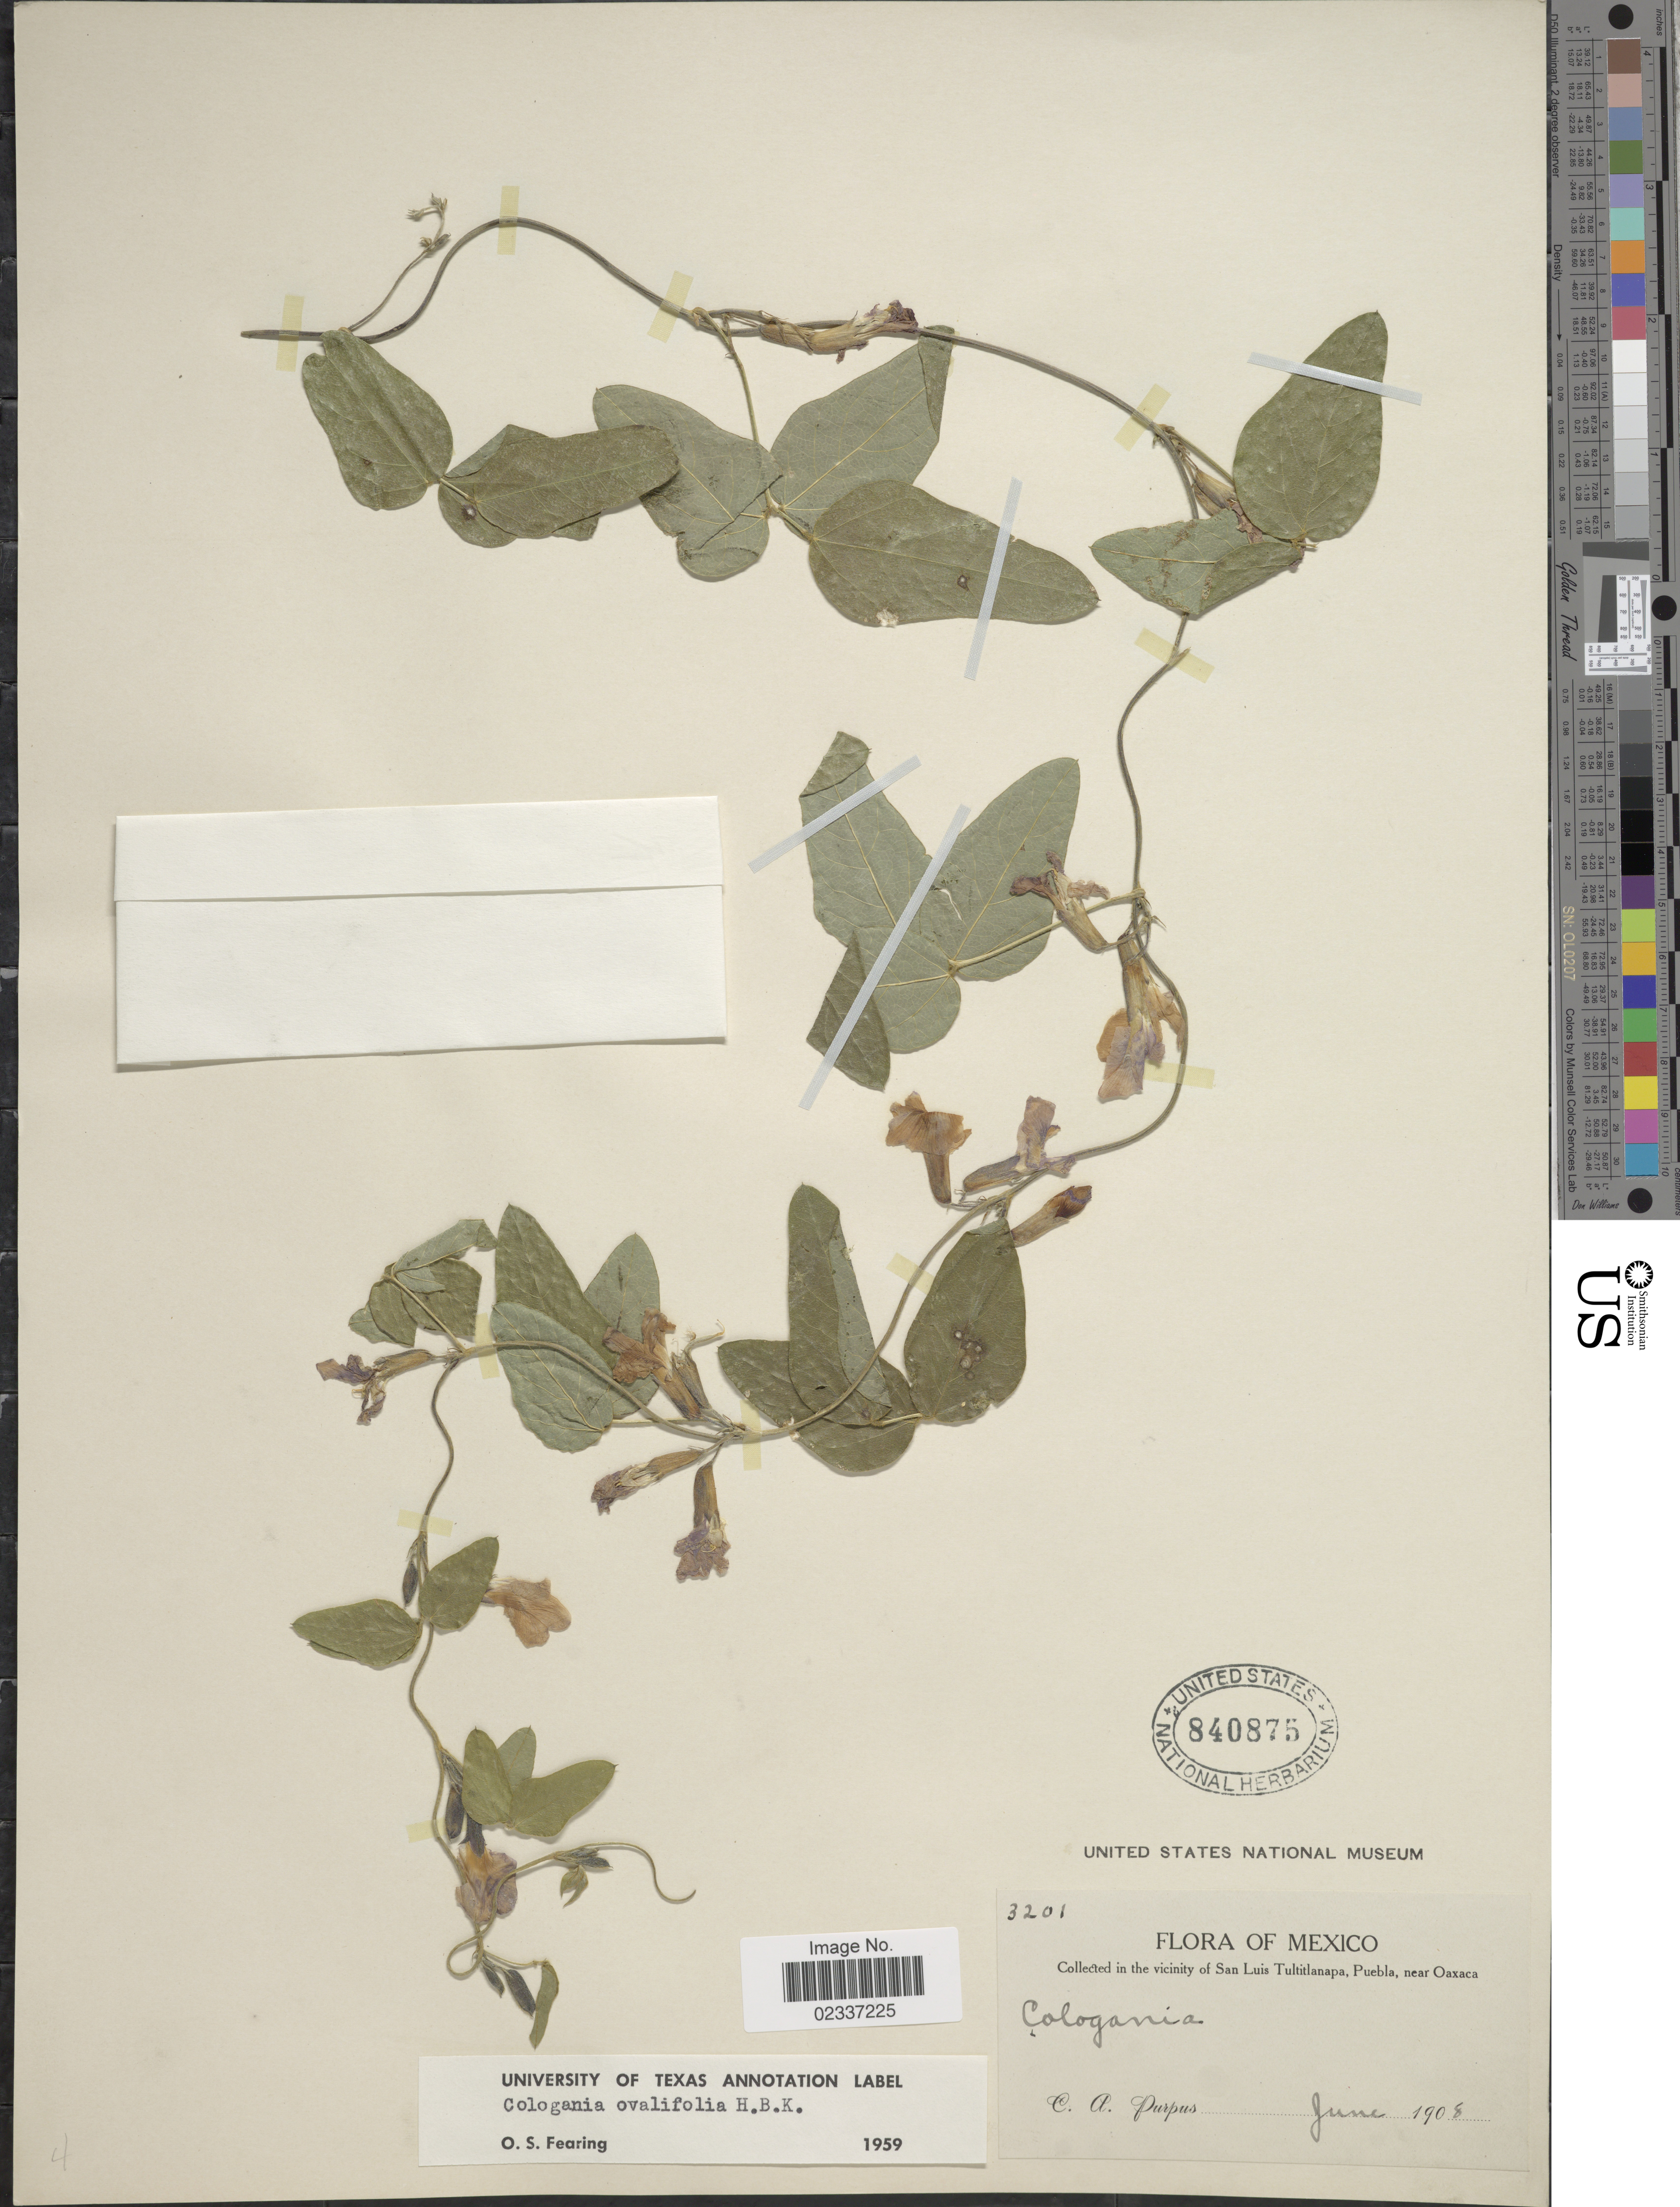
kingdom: Plantae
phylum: Tracheophyta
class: Magnoliopsida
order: Fabales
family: Fabaceae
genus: Cologania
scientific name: Cologania broussonetii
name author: (Balb.) DC.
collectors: C. A. Purpus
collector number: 3201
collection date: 1908-06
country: Mexico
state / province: Puebla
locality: In the Vicinity of San Luis Tultitlanapa, near Oaxaca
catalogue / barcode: US 840875